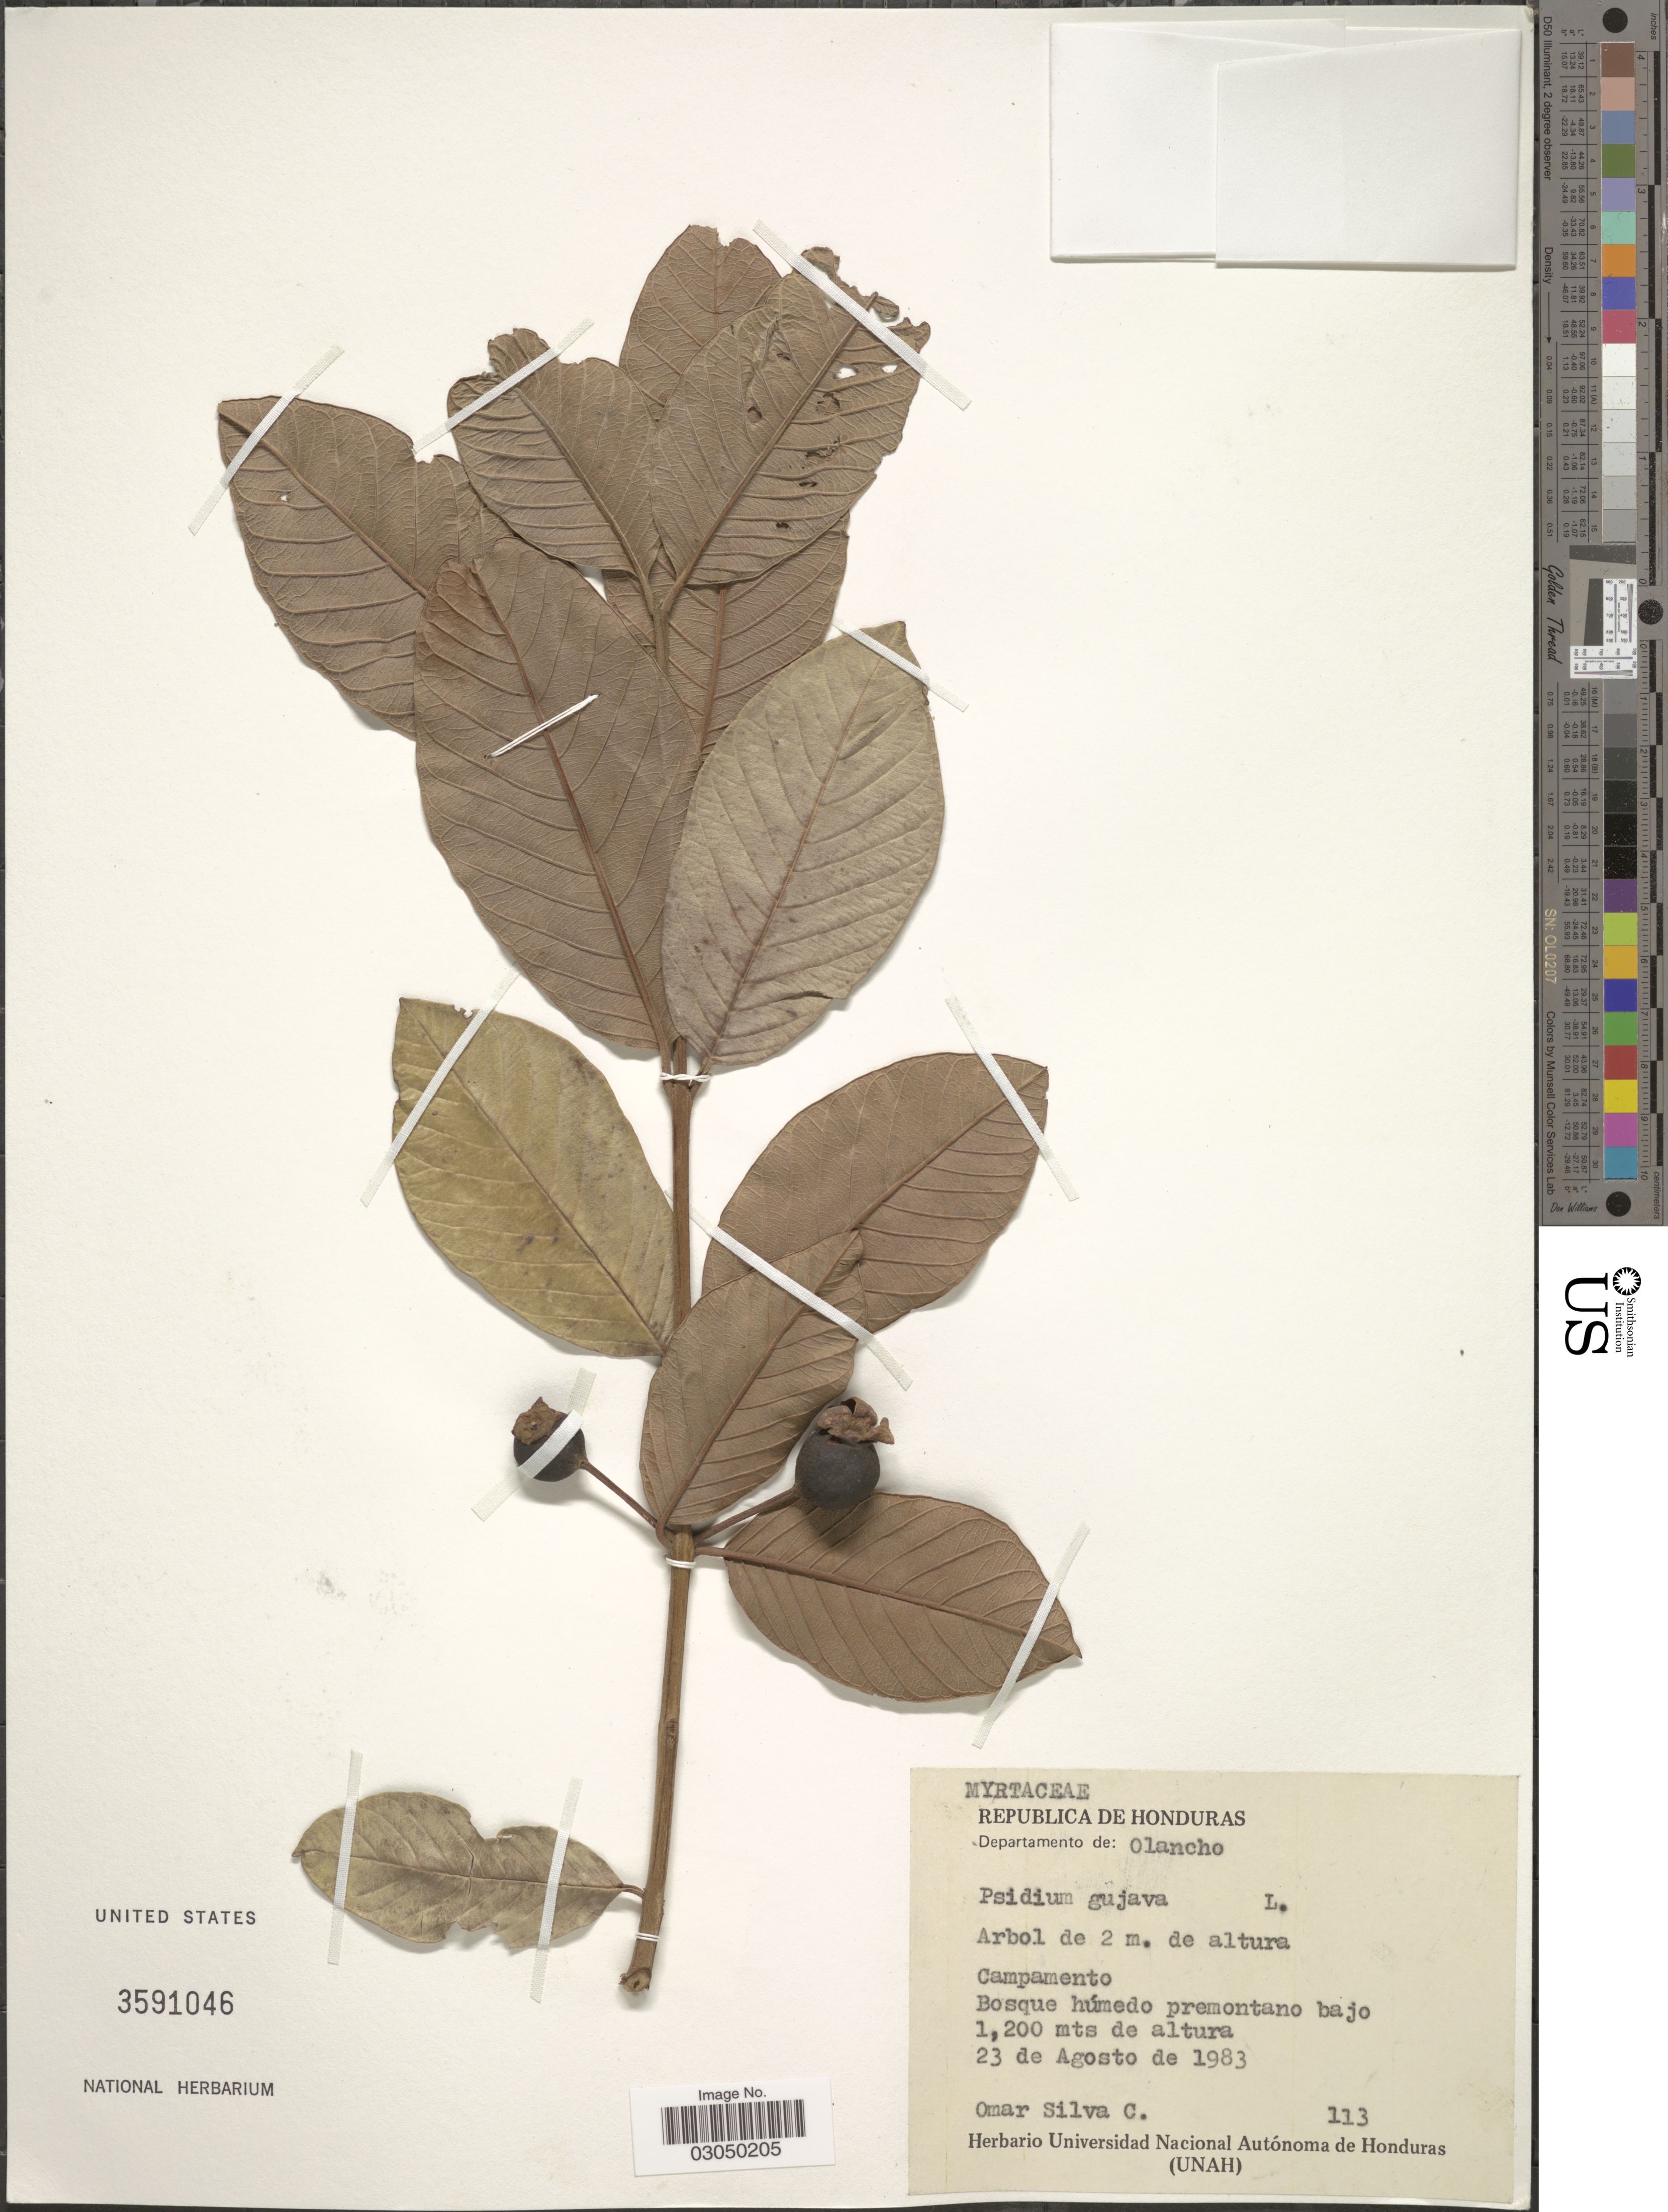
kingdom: Plantae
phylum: Tracheophyta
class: Magnoliopsida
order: Myrtales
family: Myrtaceae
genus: Psidium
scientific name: Psidium guajava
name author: L.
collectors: O. Silva C.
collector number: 113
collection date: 1983-08-23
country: Honduras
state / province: Olancho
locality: Departamento de: Olancho. Campamento.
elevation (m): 1200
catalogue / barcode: US 3591046